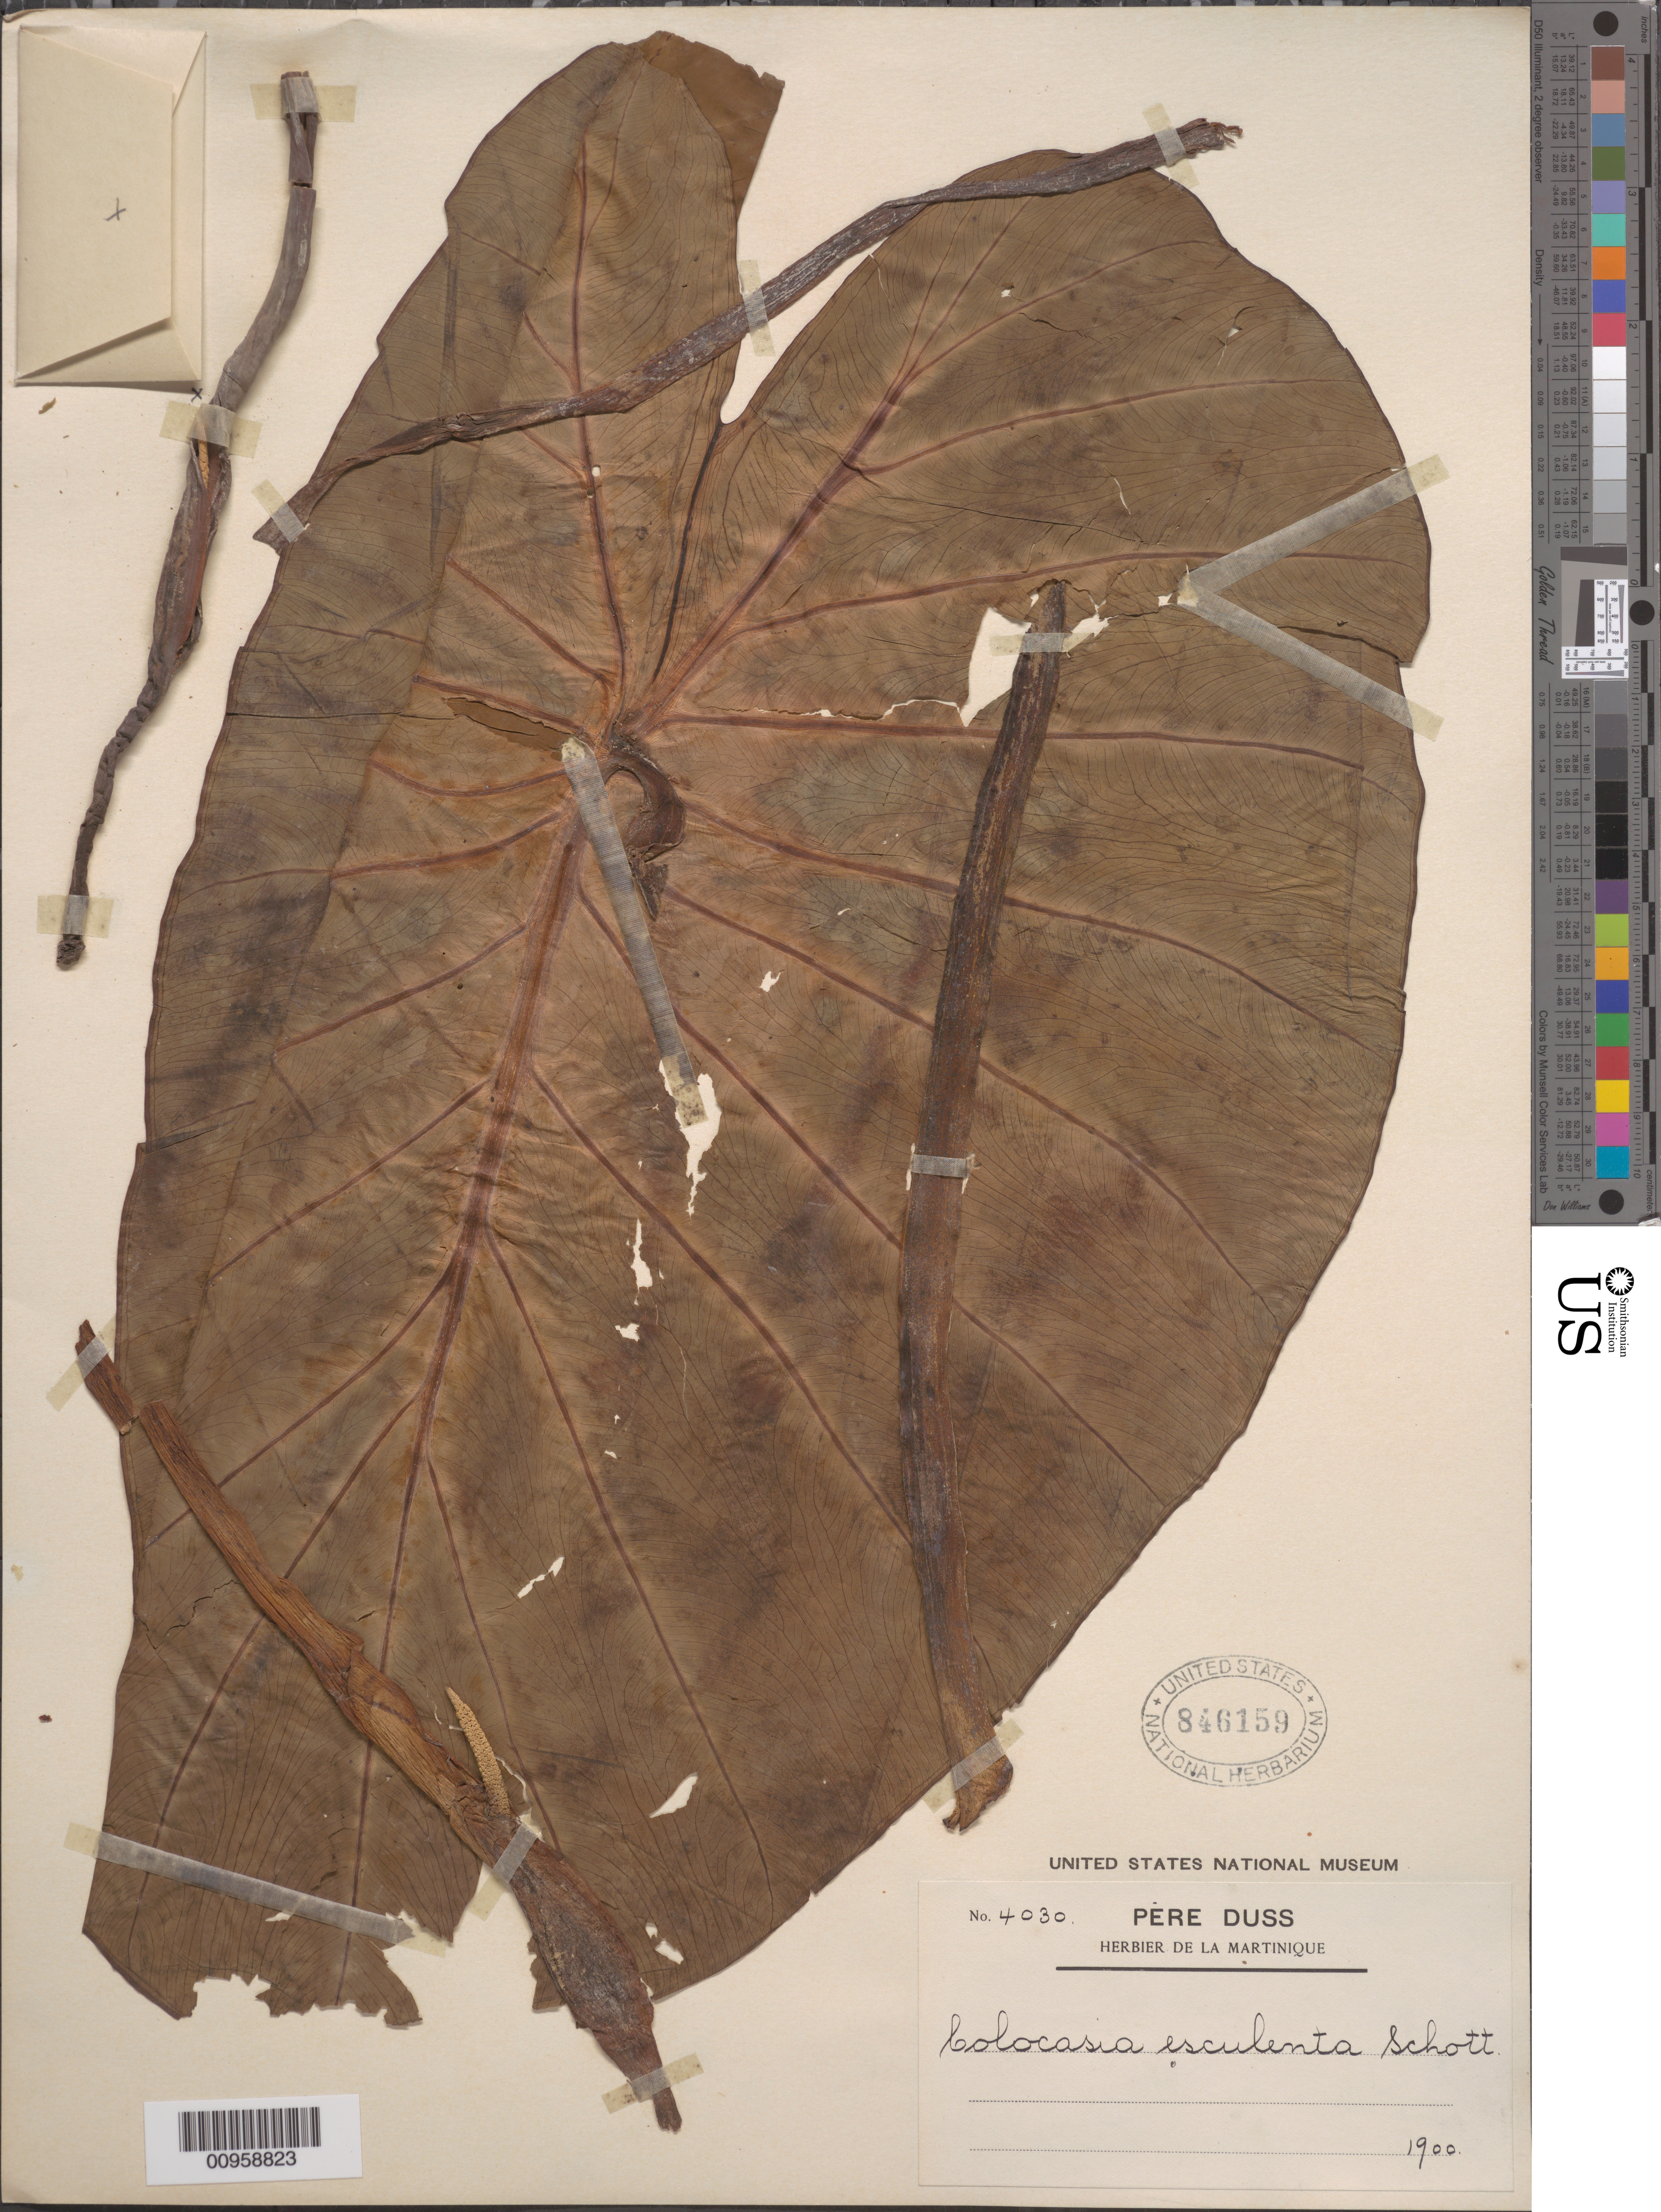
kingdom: Plantae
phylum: Tracheophyta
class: Liliopsida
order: Alismatales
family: Araceae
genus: Colocasia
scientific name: Colocasia esculenta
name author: (L.) Schott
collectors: Père Duss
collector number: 4030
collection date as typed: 1900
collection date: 1900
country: Martinique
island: Martinique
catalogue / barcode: US 846159